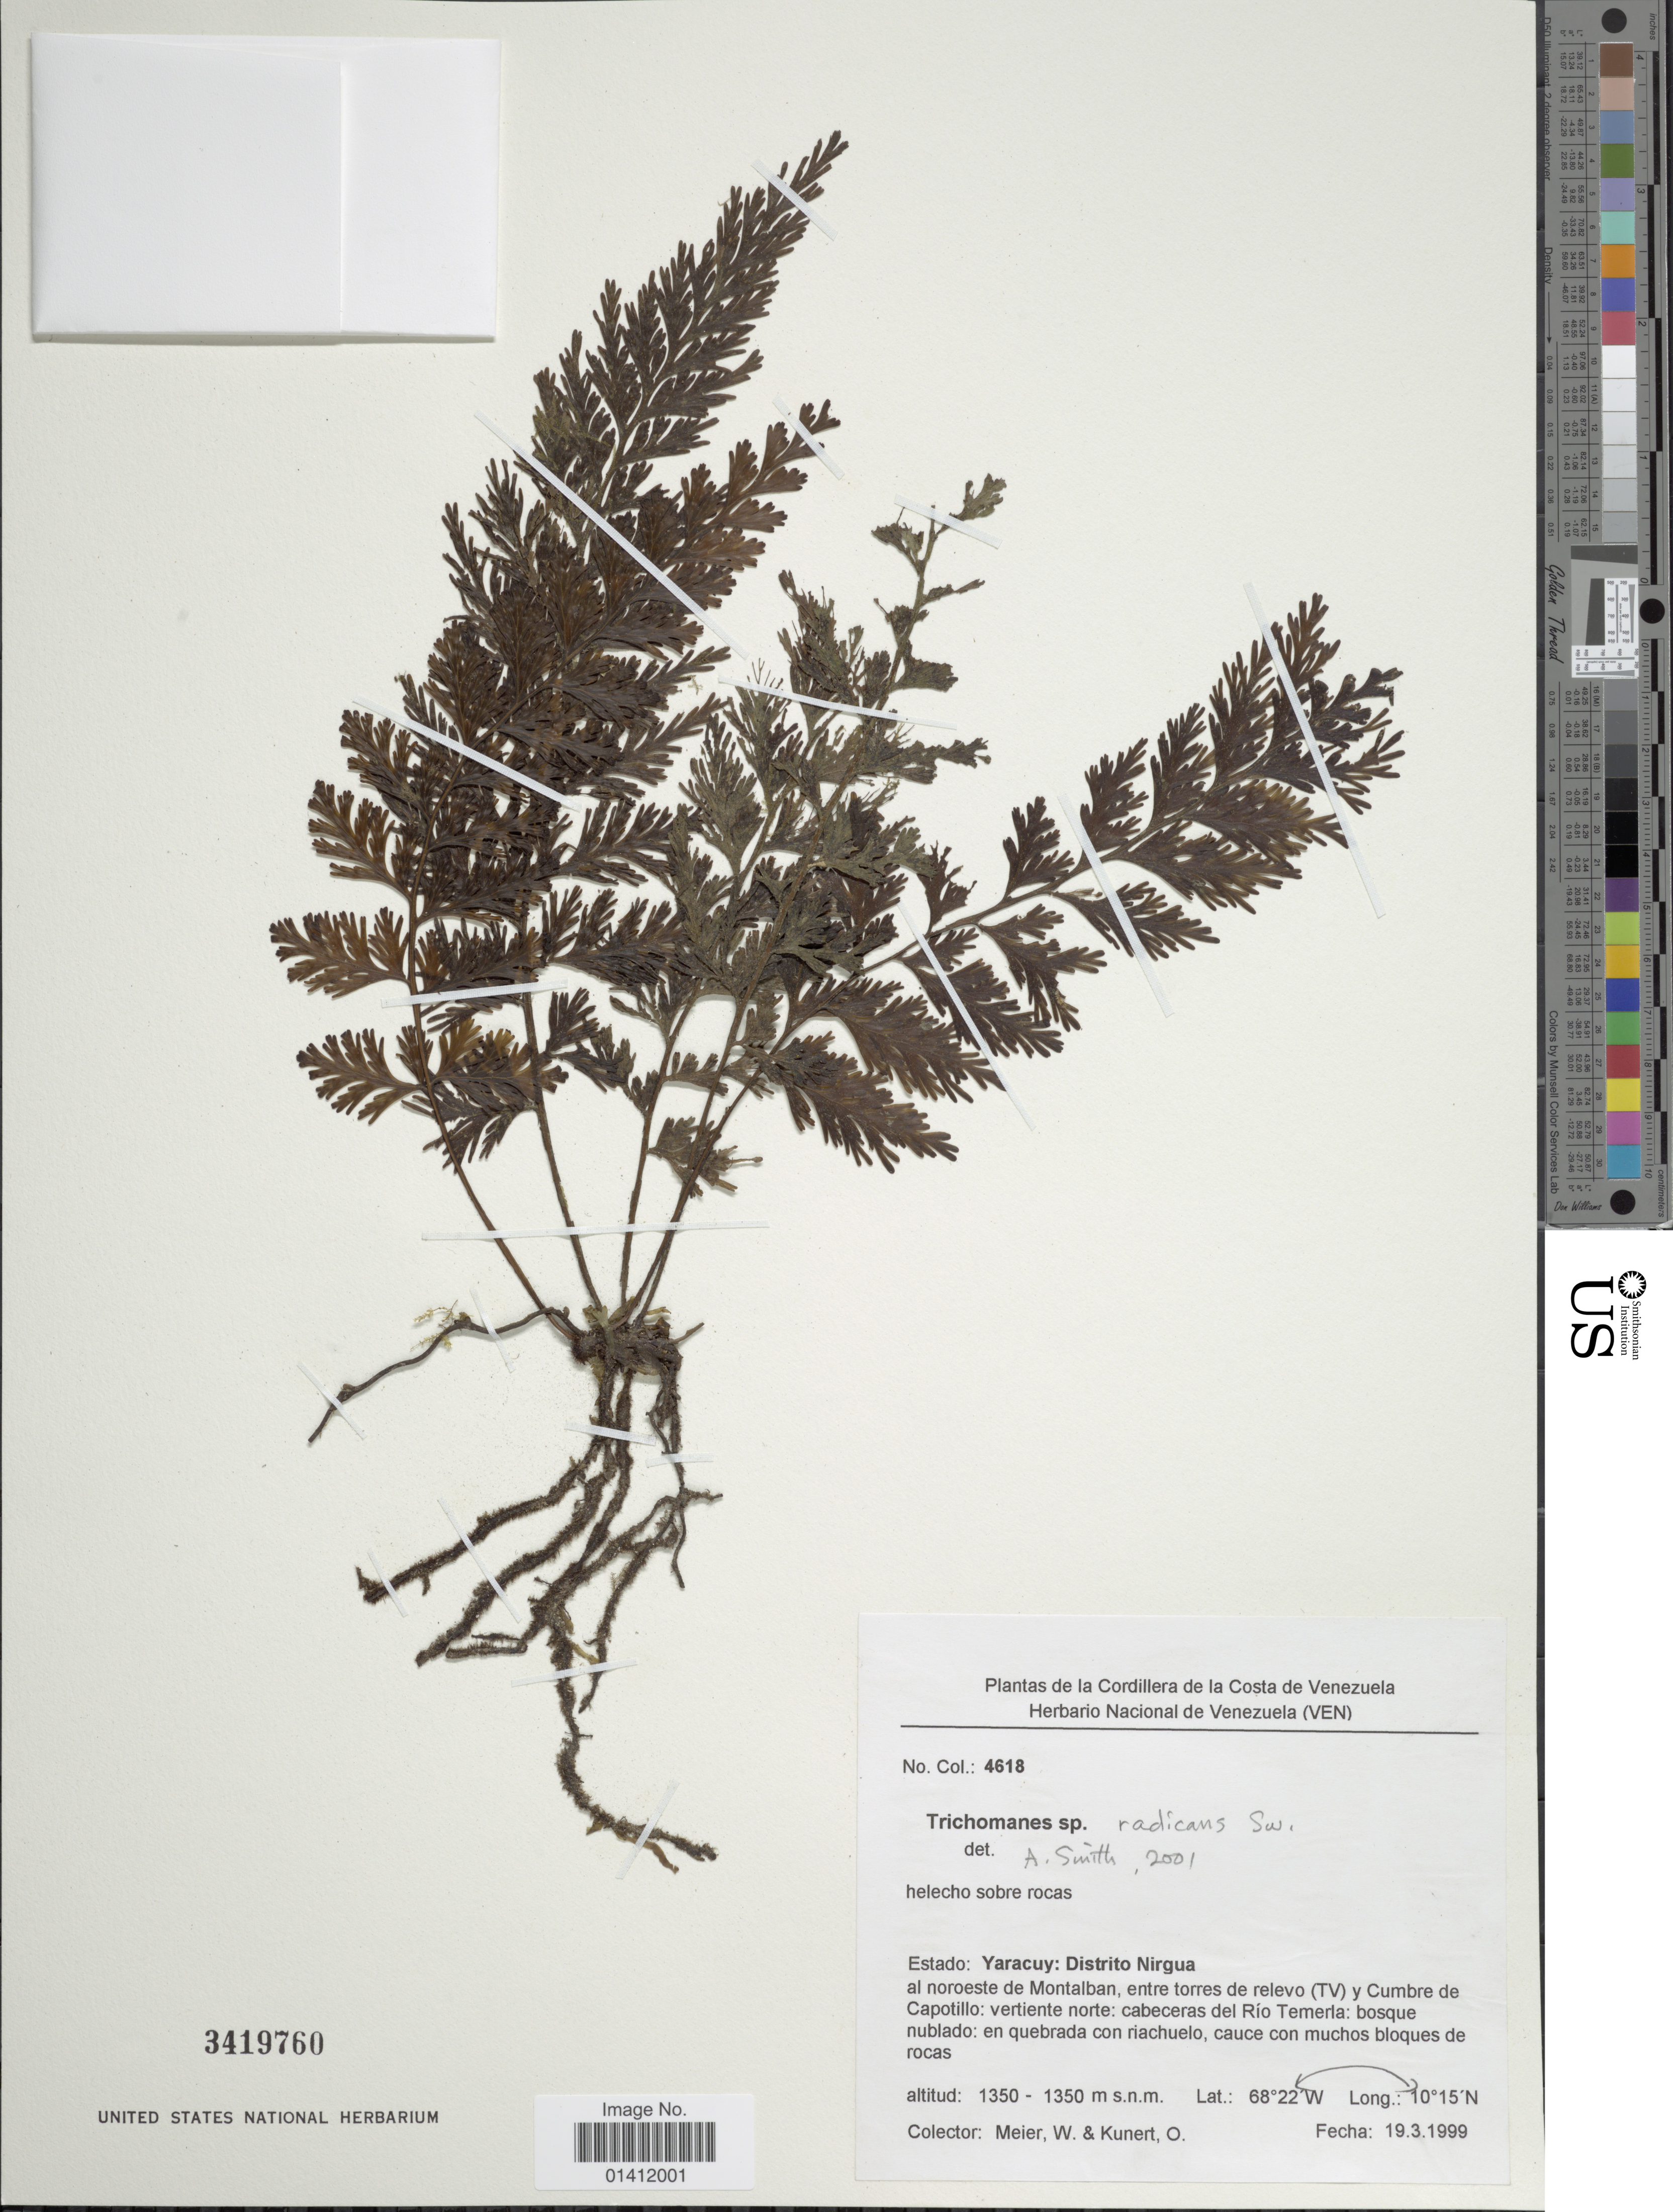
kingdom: Plantae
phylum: Tracheophyta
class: Polypodiopsida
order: Hymenophyllales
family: Hymenophyllaceae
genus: Vandenboschia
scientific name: Vandenboschia radicans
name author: (Sw.) Copel.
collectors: W. Meier & O. Kunert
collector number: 4618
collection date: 1999-03-19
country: Venezuela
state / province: Yaracuy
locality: Estado: Yaracuy: Distrito Nirgua al noroeste de Montalban, entre torres de relevo (TV) y Cumbre de Capotillo: vertiente norte: cabeceras del Rio Temerla.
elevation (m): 1350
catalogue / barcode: US 3419760